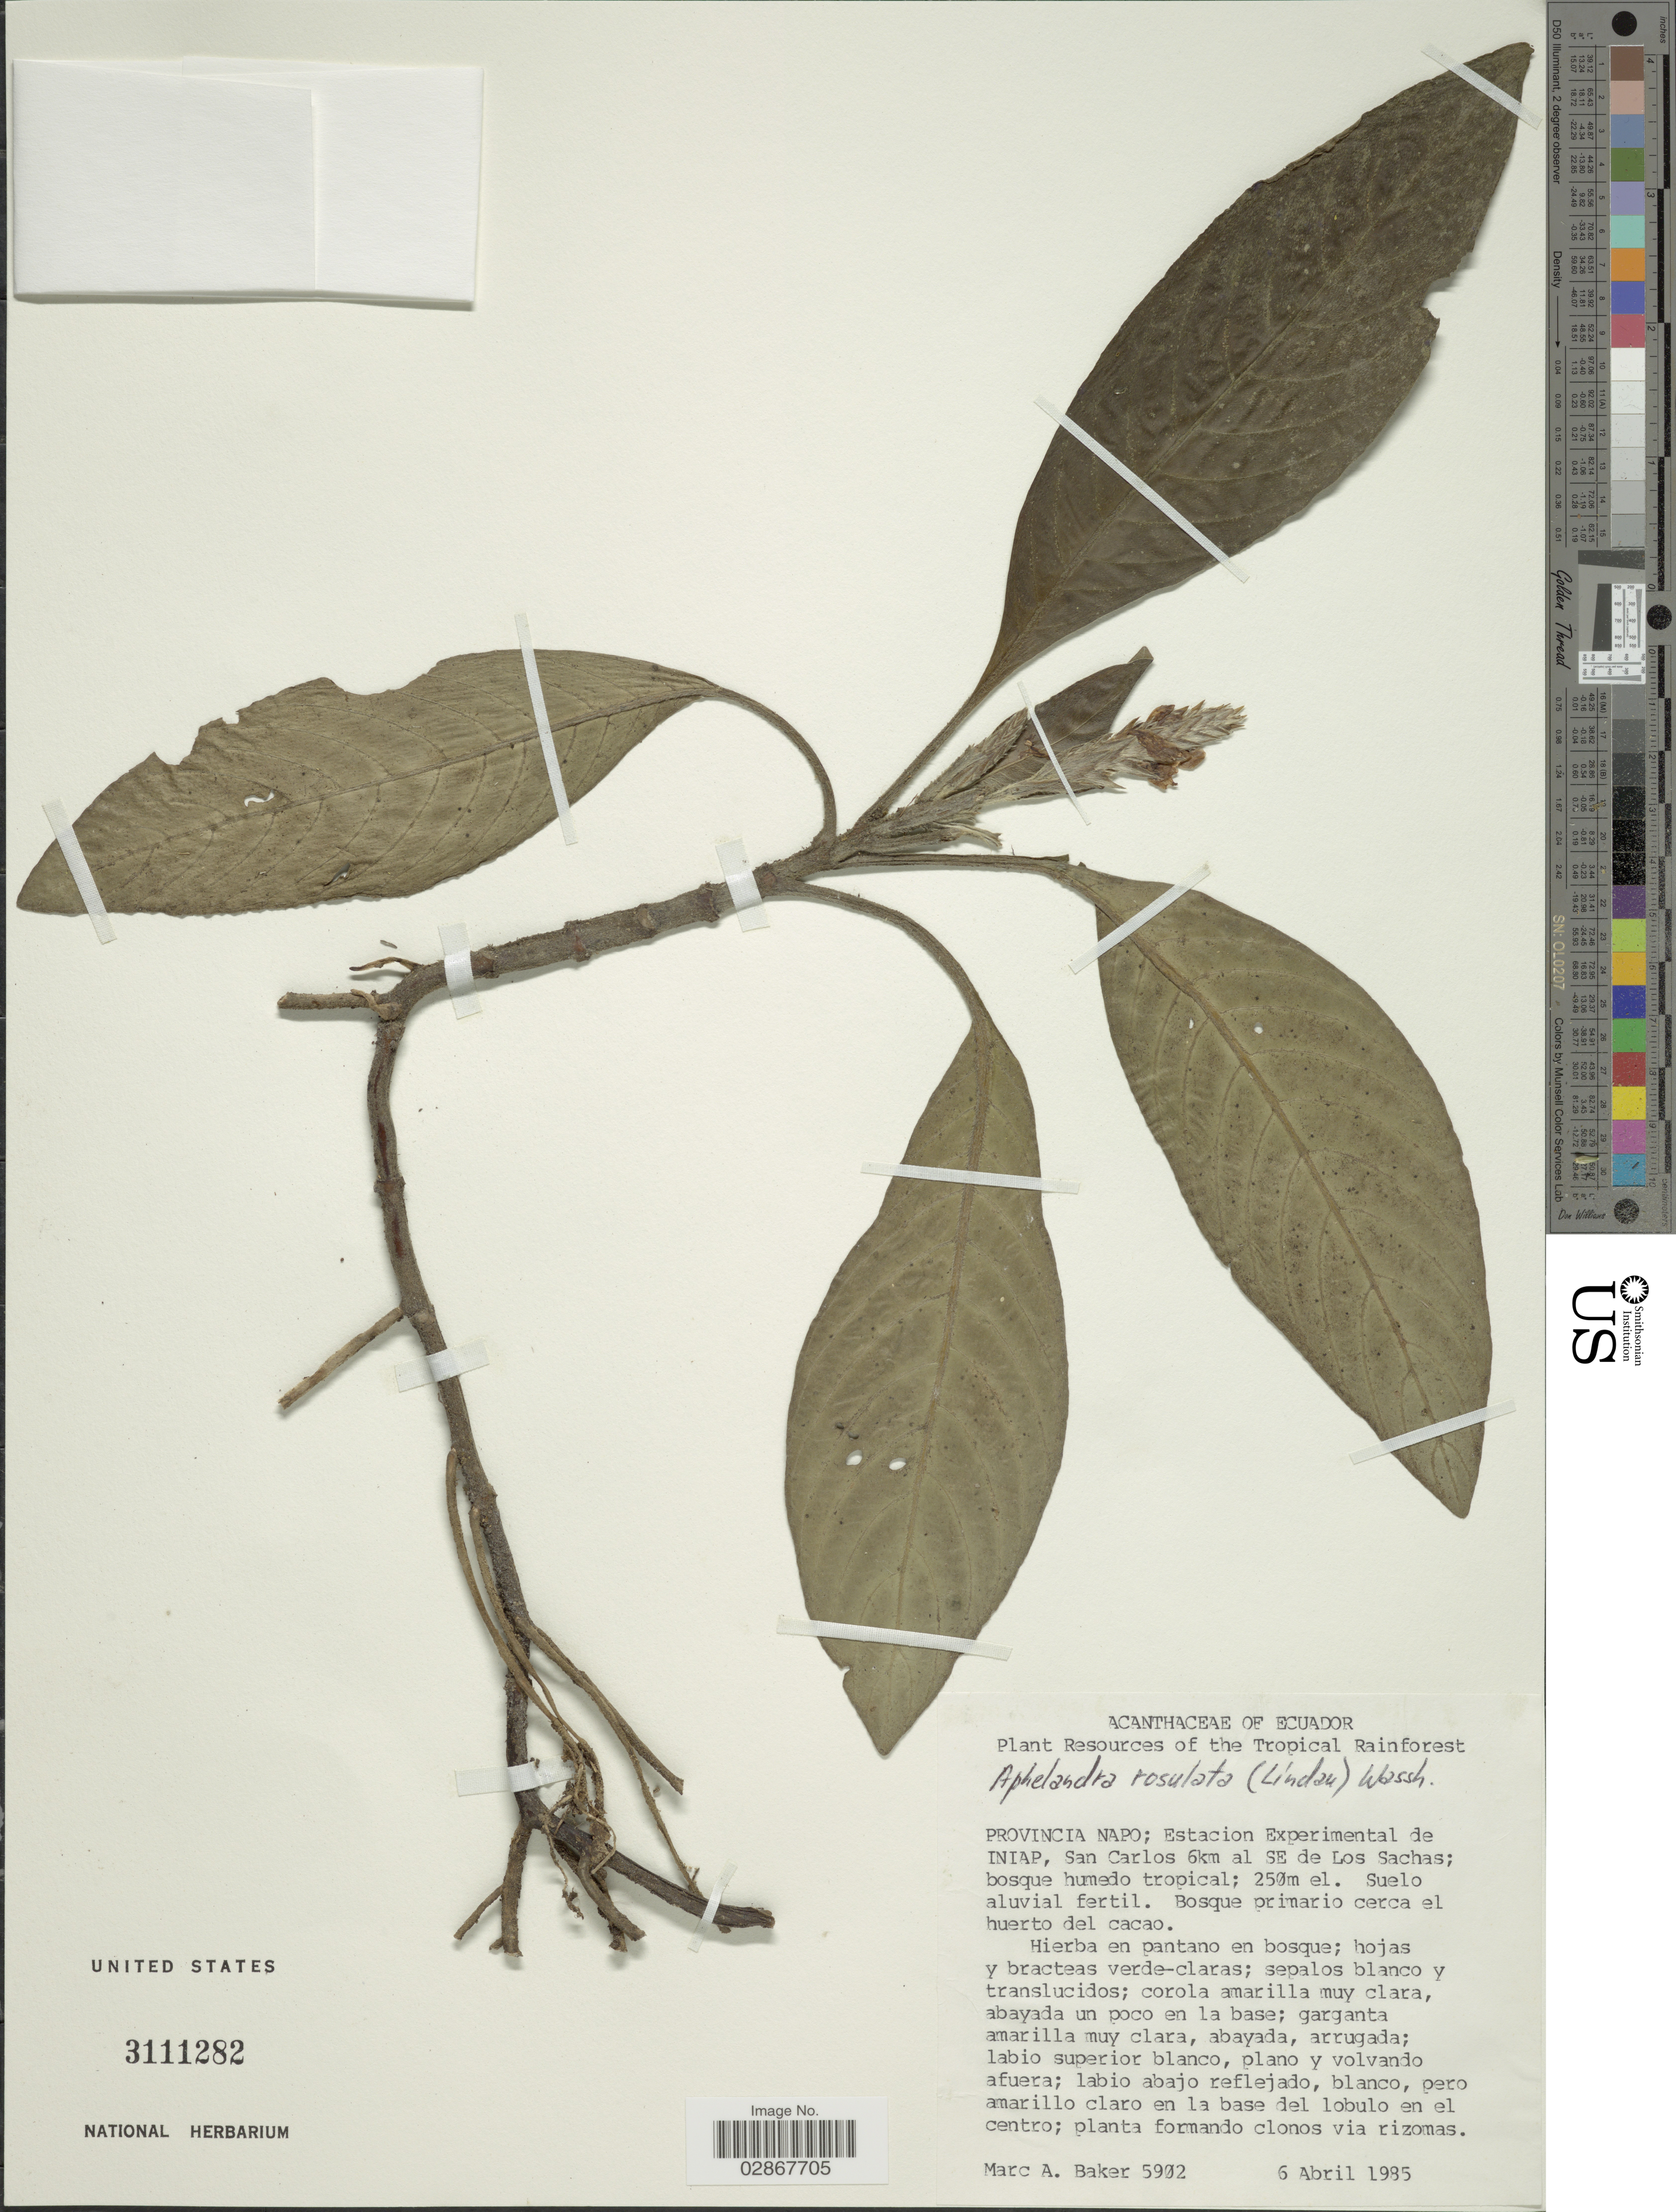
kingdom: Plantae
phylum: Tracheophyta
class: Magnoliopsida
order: Lamiales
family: Acanthaceae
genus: Aphelandra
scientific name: Aphelandra rosulata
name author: (Lindau) Wassh.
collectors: M. A. Baker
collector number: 5902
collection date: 1985-04-06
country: Ecuador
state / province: Napo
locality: Estacion Experimental de INIAP, San Carlos 6km al SE de Los Sachas.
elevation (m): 250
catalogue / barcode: US 3111282